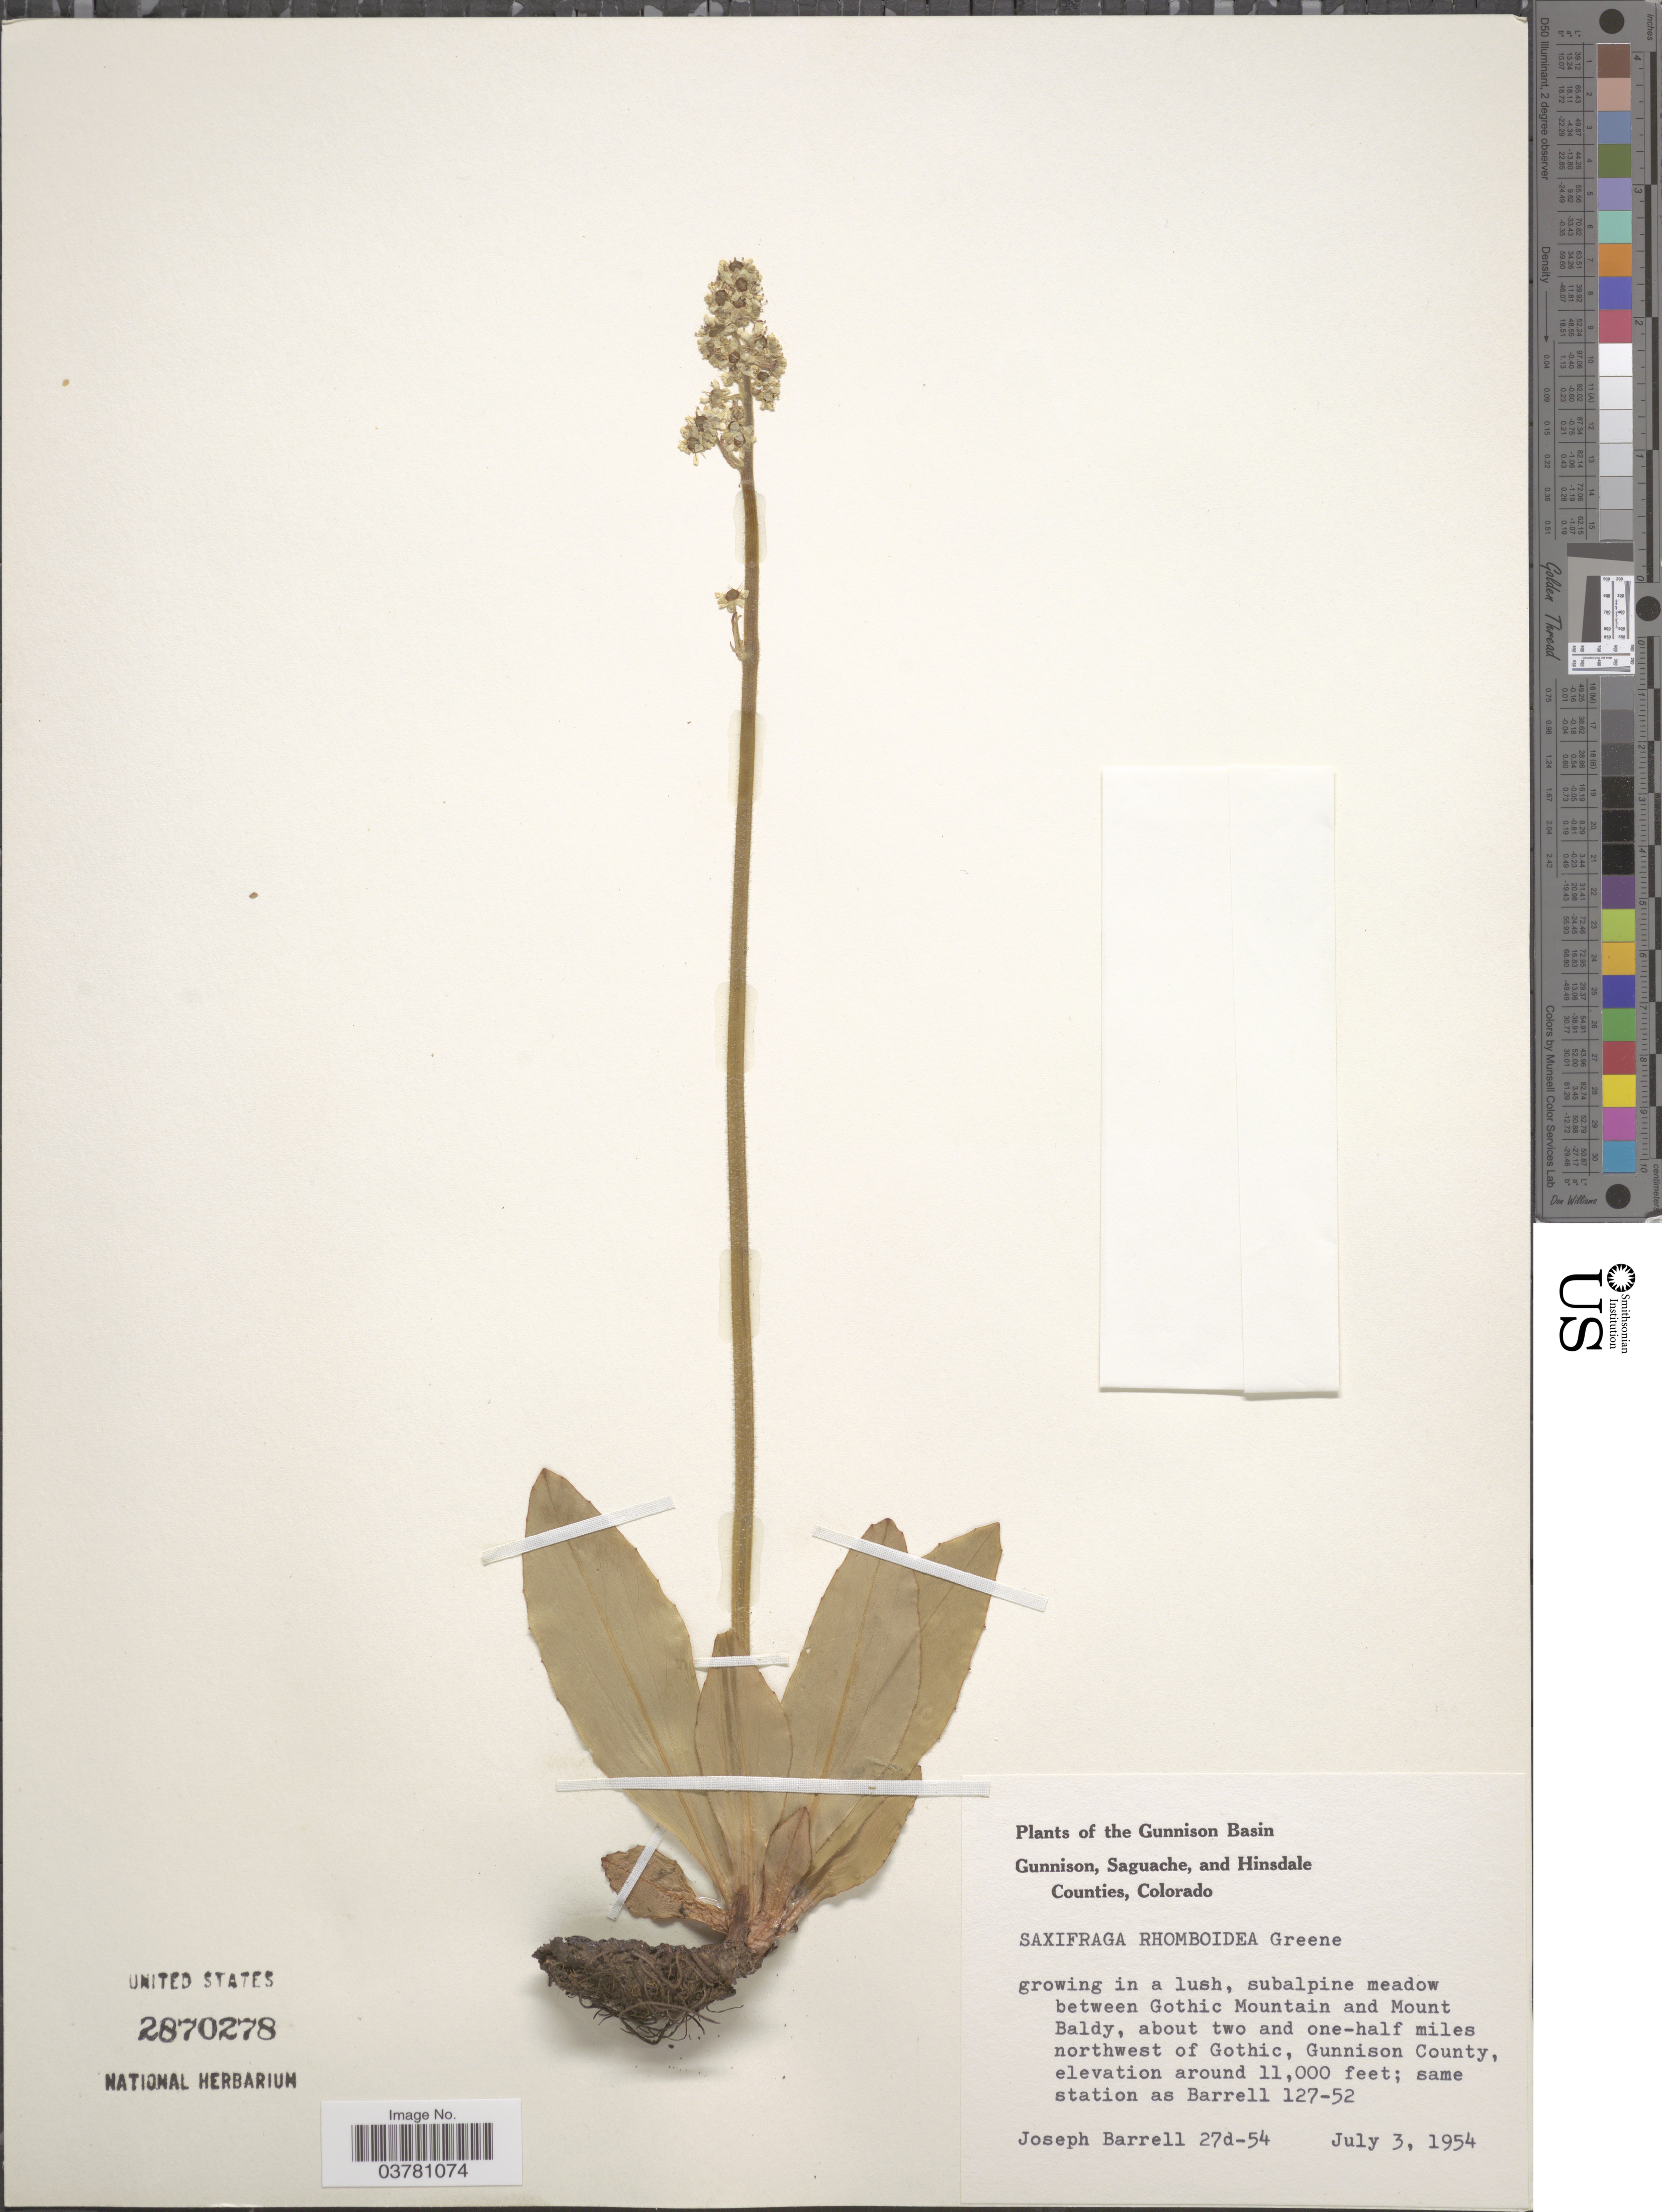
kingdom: Plantae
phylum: Tracheophyta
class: Magnoliopsida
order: Saxifragales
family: Saxifragaceae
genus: Micranthes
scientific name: Micranthes rhomboidea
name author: (Greene) Small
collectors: J. Barrell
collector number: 27d-54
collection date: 1954-07-03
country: United States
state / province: Colorado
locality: The Gunnison Basin. Subalpine meadow between Gothic Mountain and Mount Baldy, about two and one-half miles northwest of Gothic, Gunnison County, same station as Barrell 127-52.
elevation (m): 3353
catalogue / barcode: US 2870278